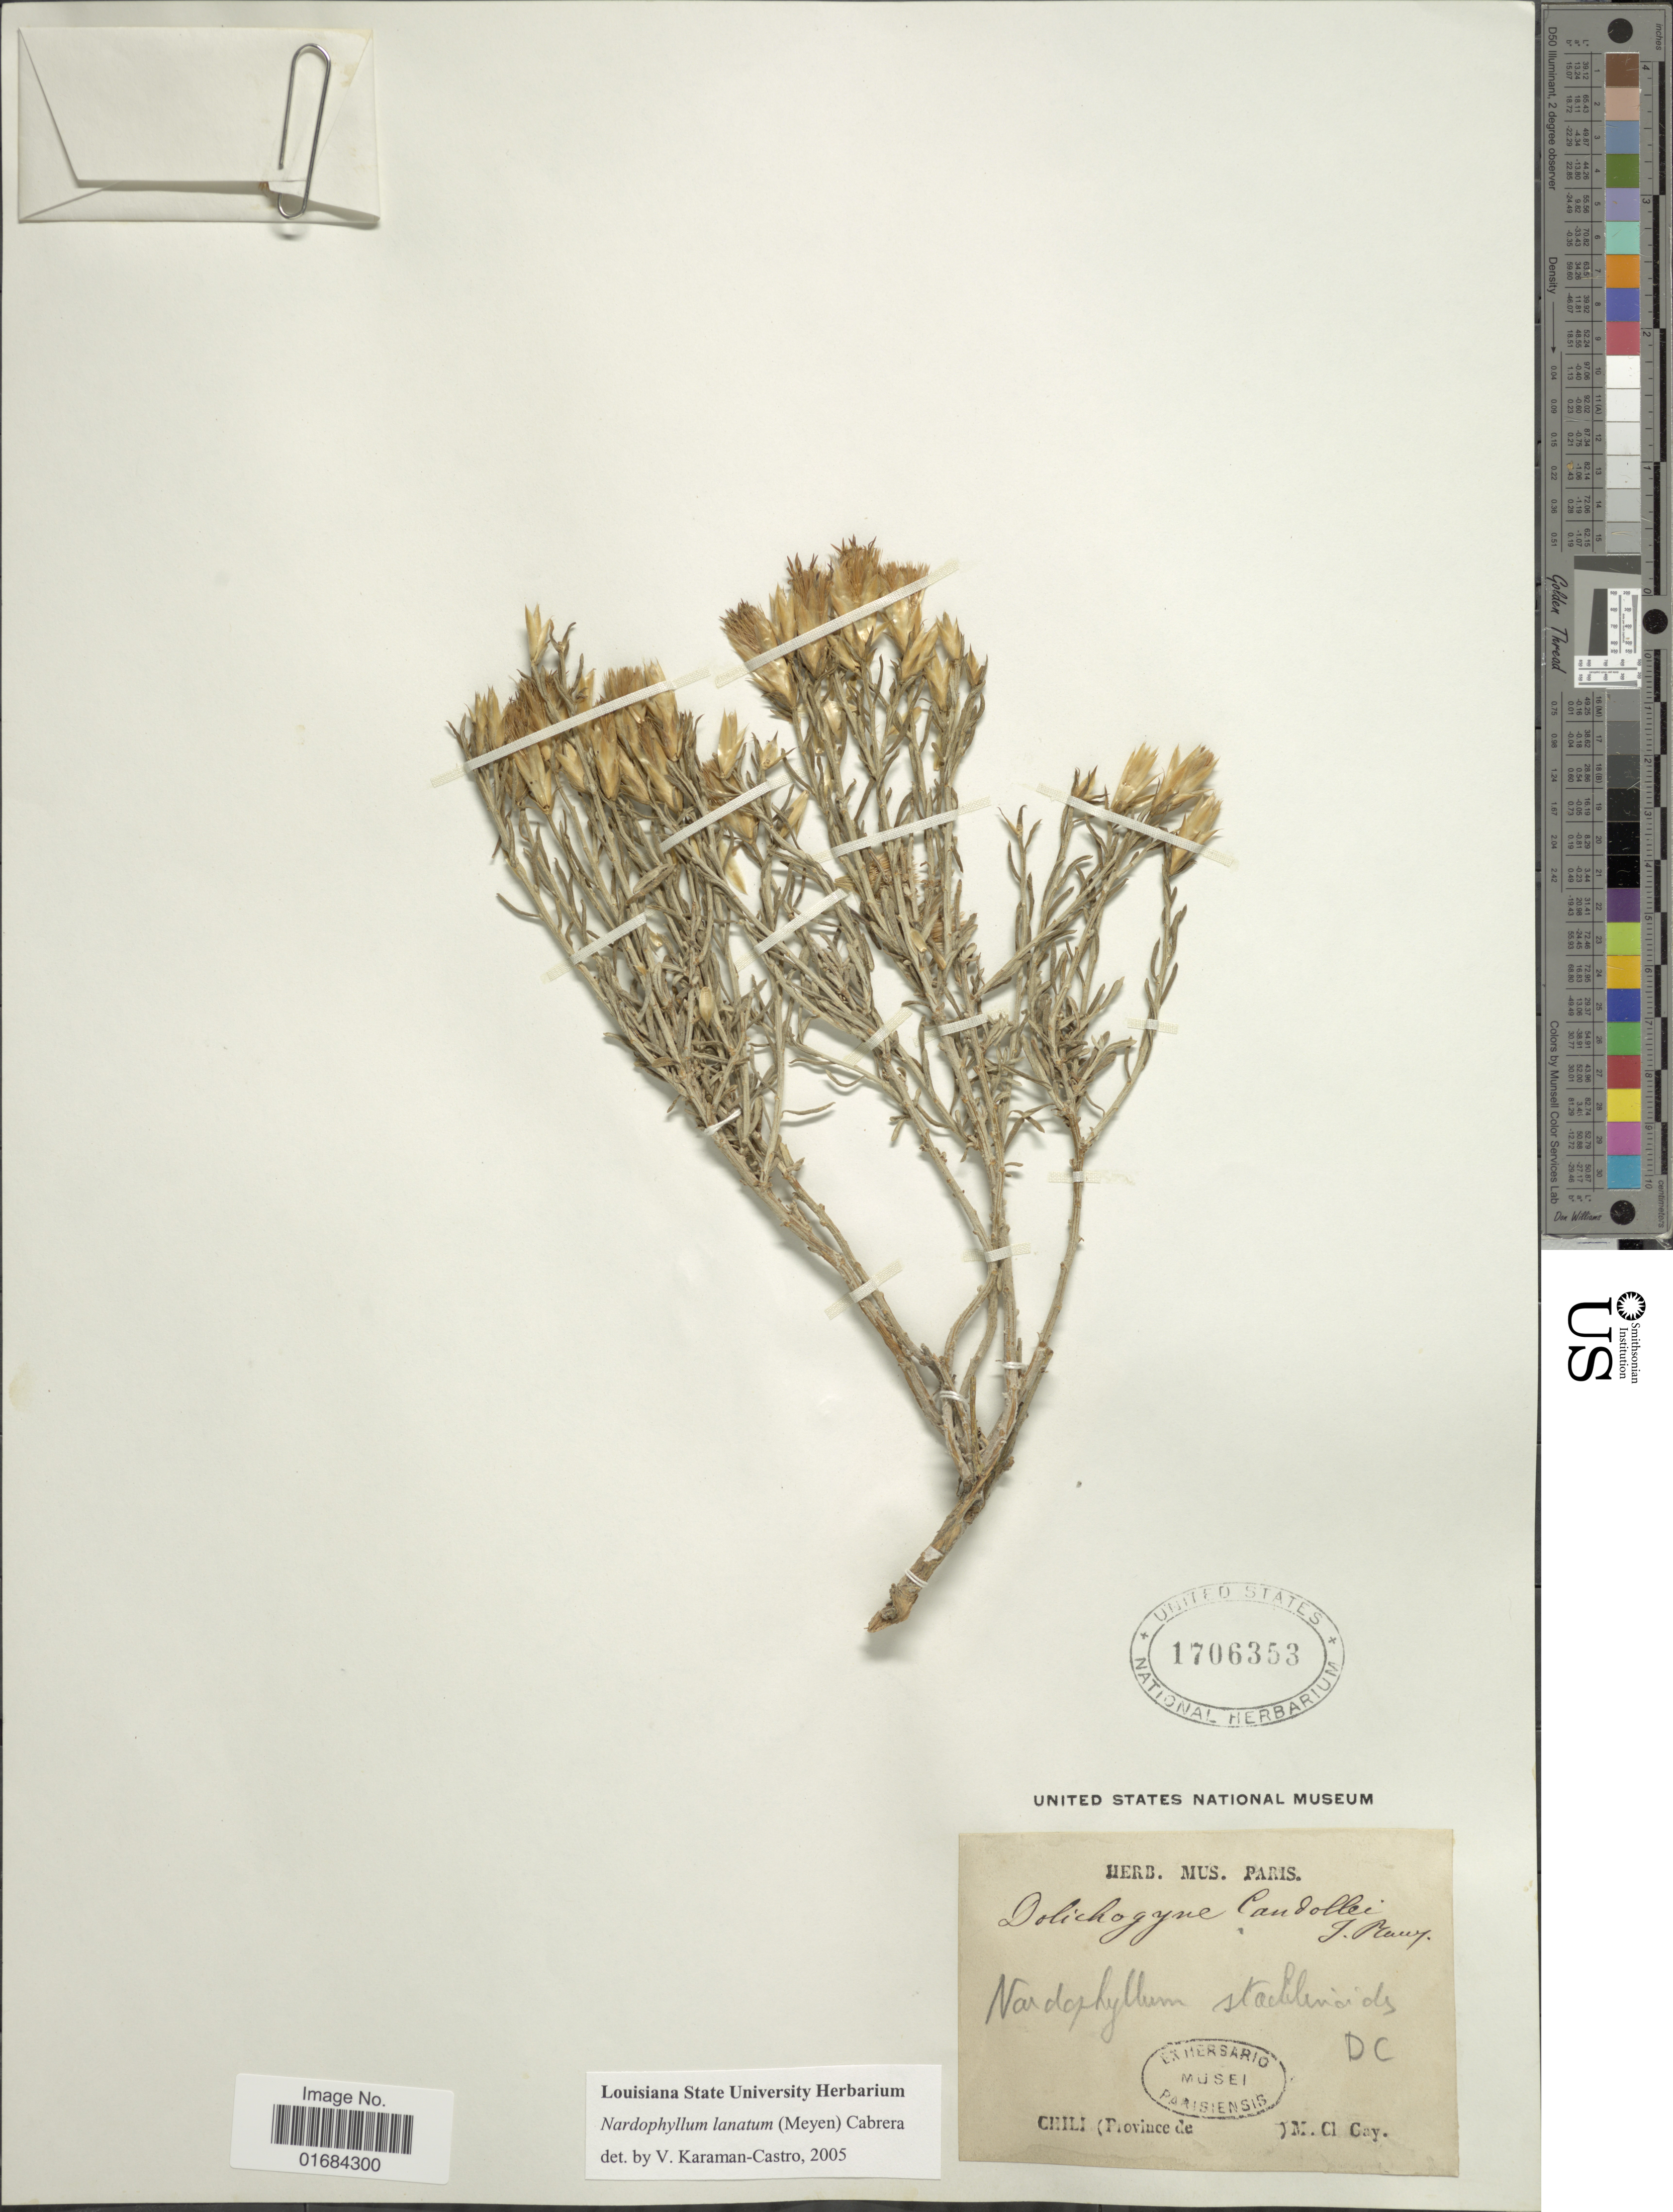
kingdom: Plantae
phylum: Tracheophyta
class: Magnoliopsida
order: Asterales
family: Asteraceae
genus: Nardophyllum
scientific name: Nardophyllum lanatum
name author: (Meyen) Cabrera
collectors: M. Gay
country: Chile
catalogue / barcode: US 1706353